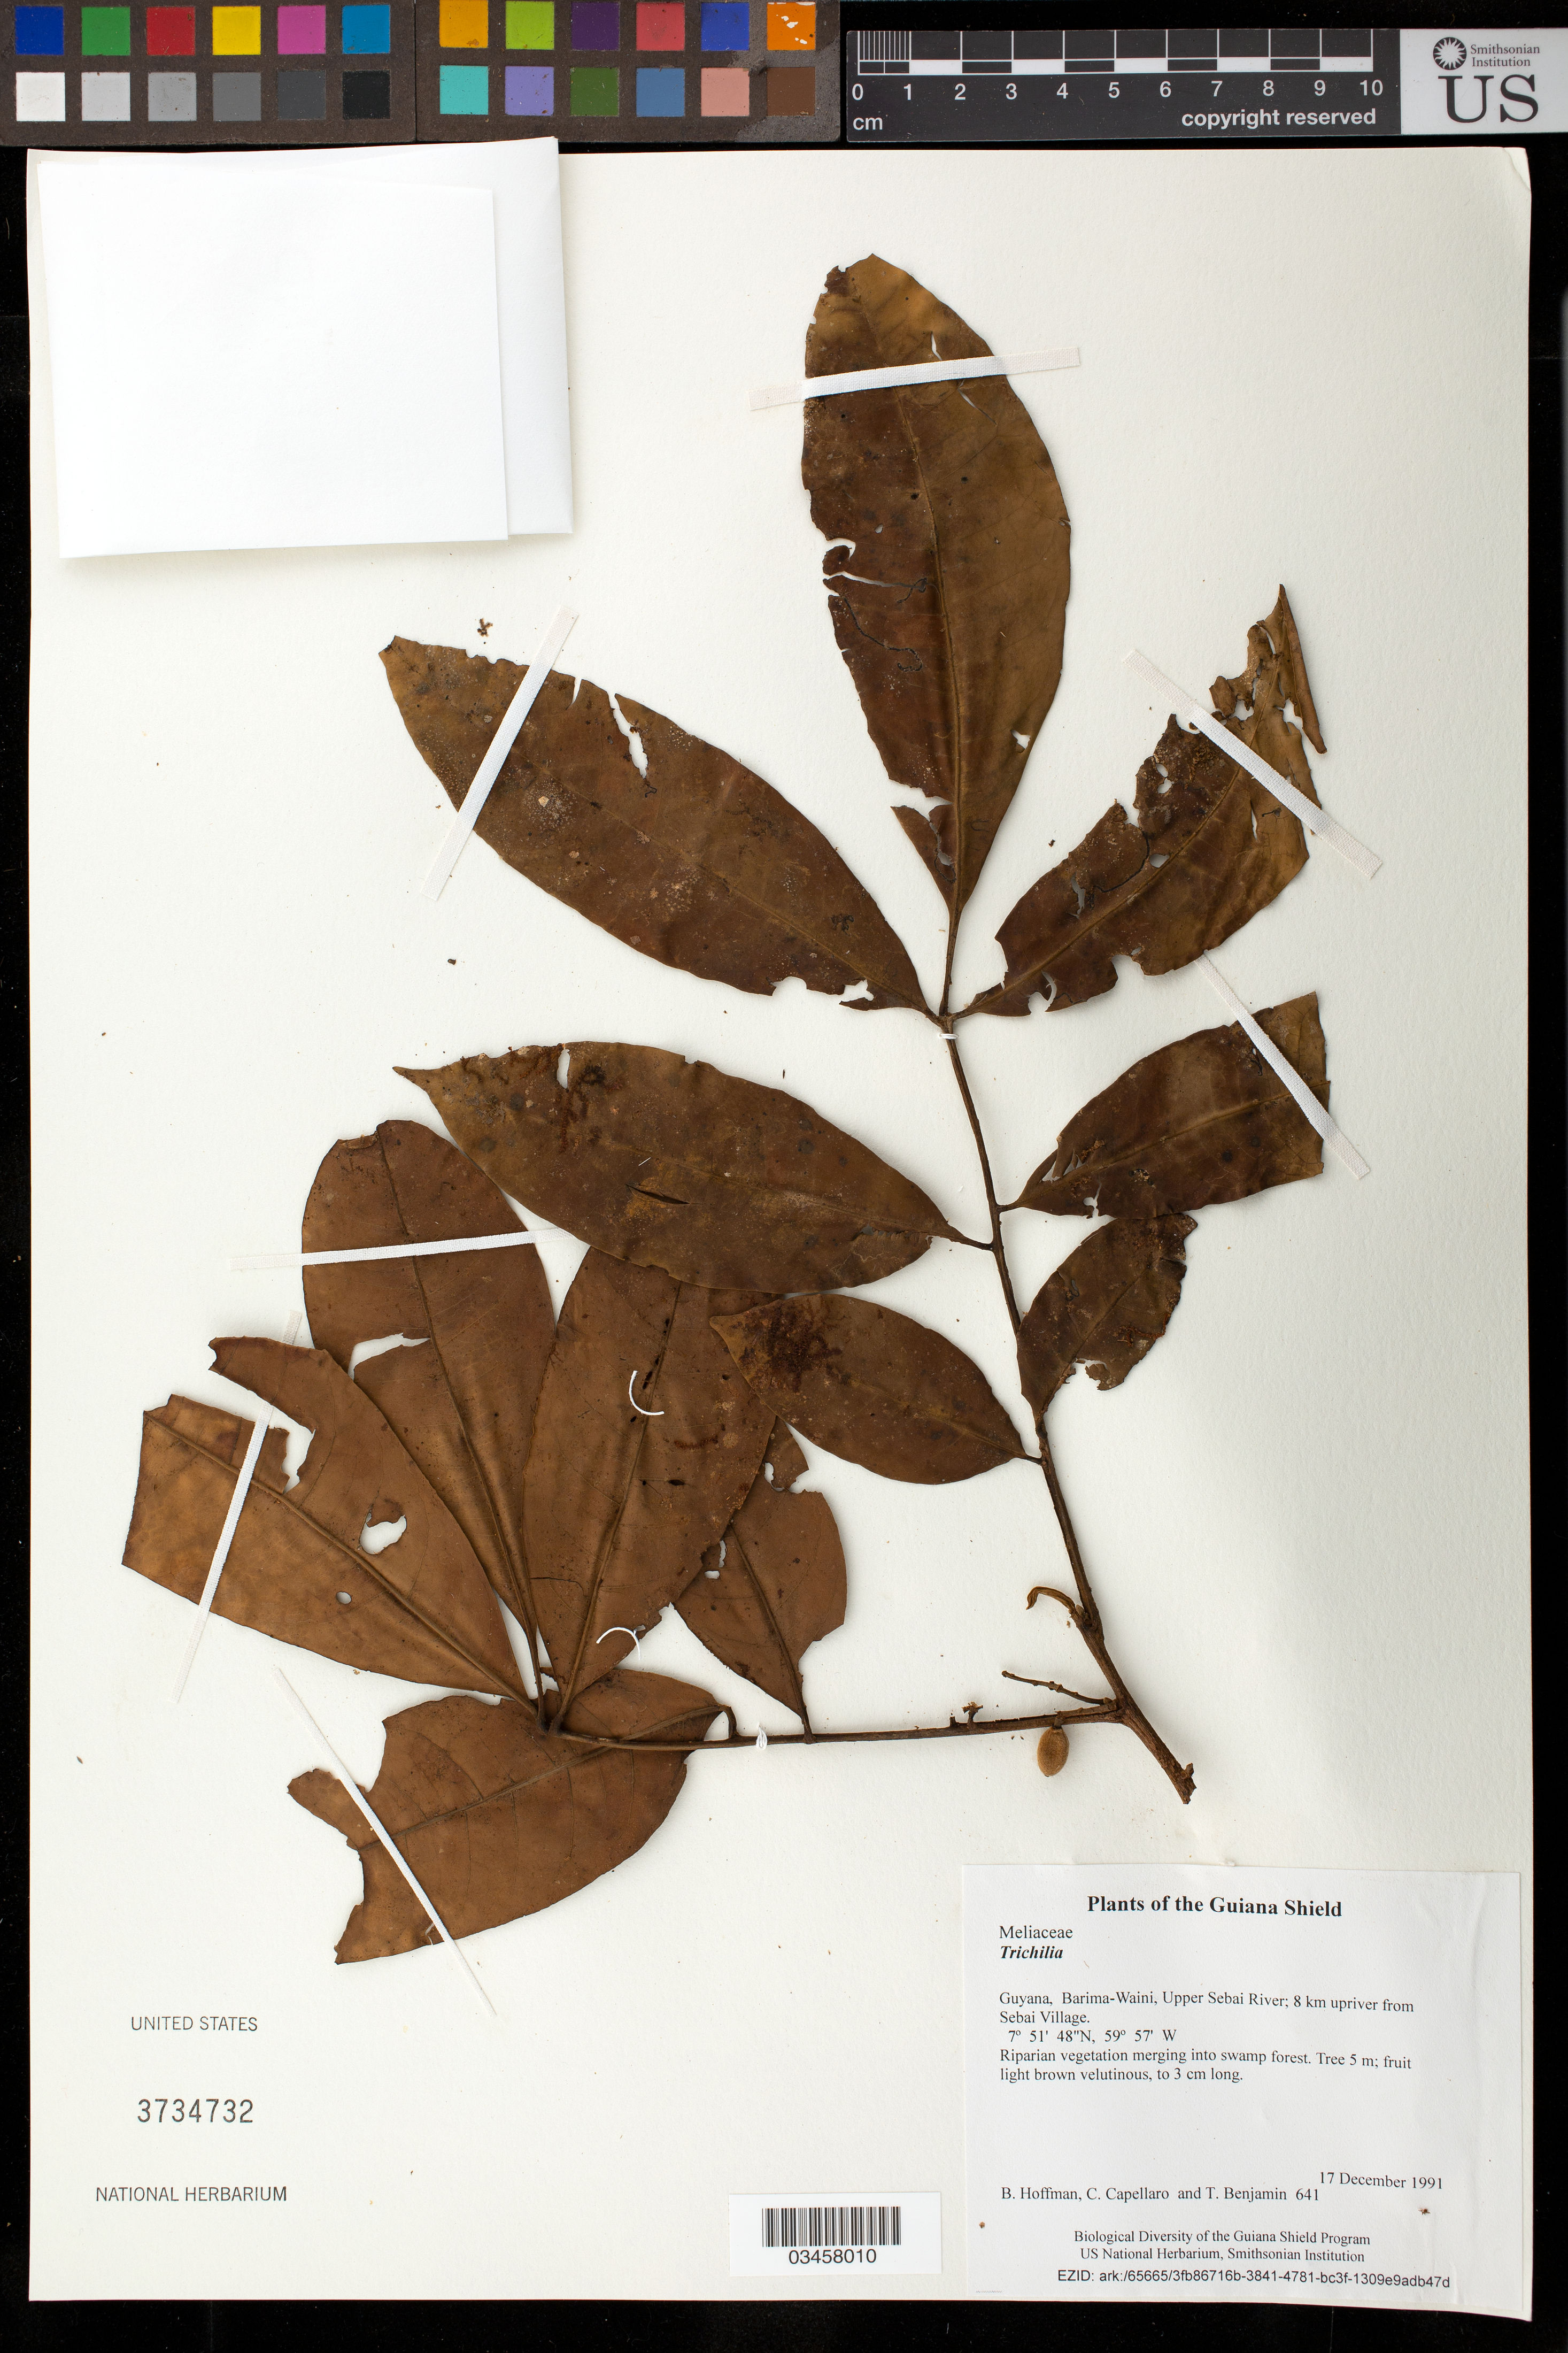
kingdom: Plantae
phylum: Tracheophyta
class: Magnoliopsida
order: Sapindales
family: Meliaceae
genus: Trichilia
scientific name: Trichilia sp.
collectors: B. Hoffman, C. Capellaro & T. Benjamin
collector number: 641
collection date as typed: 17 December 1991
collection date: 1991-12-17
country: Guyana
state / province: Barima-Waini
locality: Upper Sebai River; 8 km upriver from Sebai Village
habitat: Riparian vegetation merging into swamp forest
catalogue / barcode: US 3734732